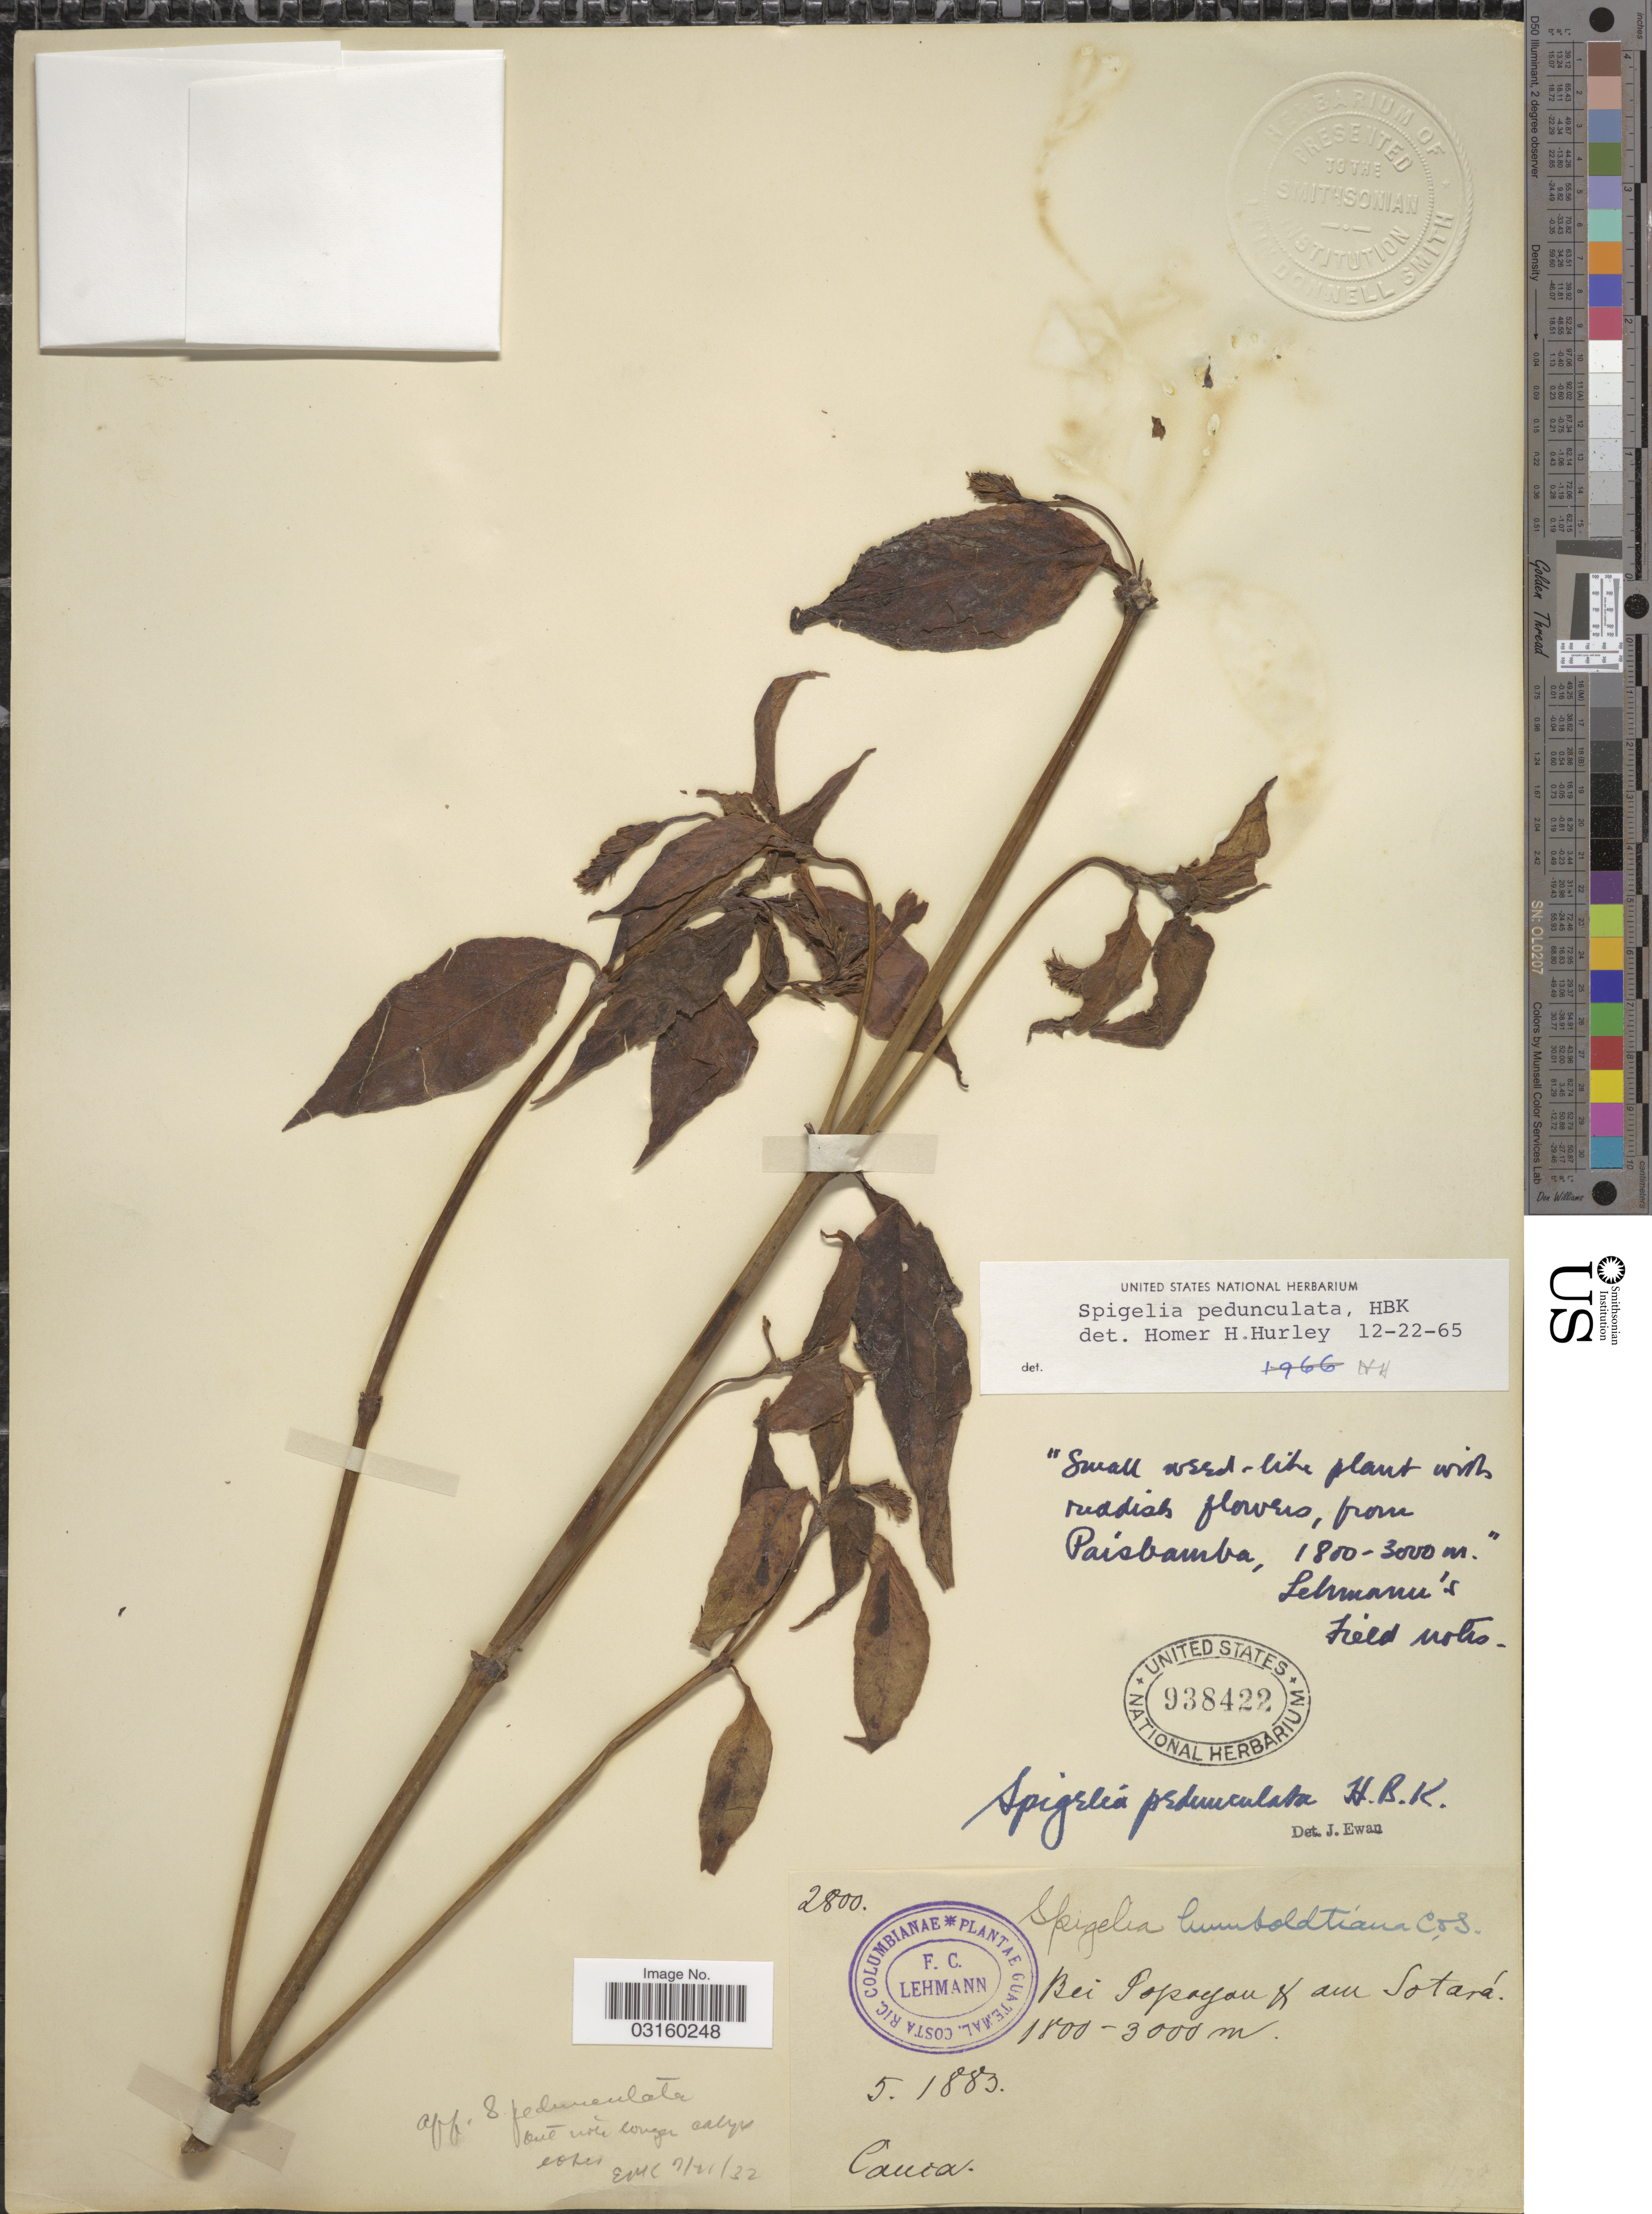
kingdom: Plantae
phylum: Tracheophyta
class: Magnoliopsida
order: Gentianales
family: Loganiaceae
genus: Spigelia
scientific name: Spigelia pedunculata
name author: Kunth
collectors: F. C. Lehmann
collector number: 2800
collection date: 1883-05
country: Colombia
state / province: Cauca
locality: Bei Popayan & am Sotara, Paisbamba.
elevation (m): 1800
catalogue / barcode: US 938422